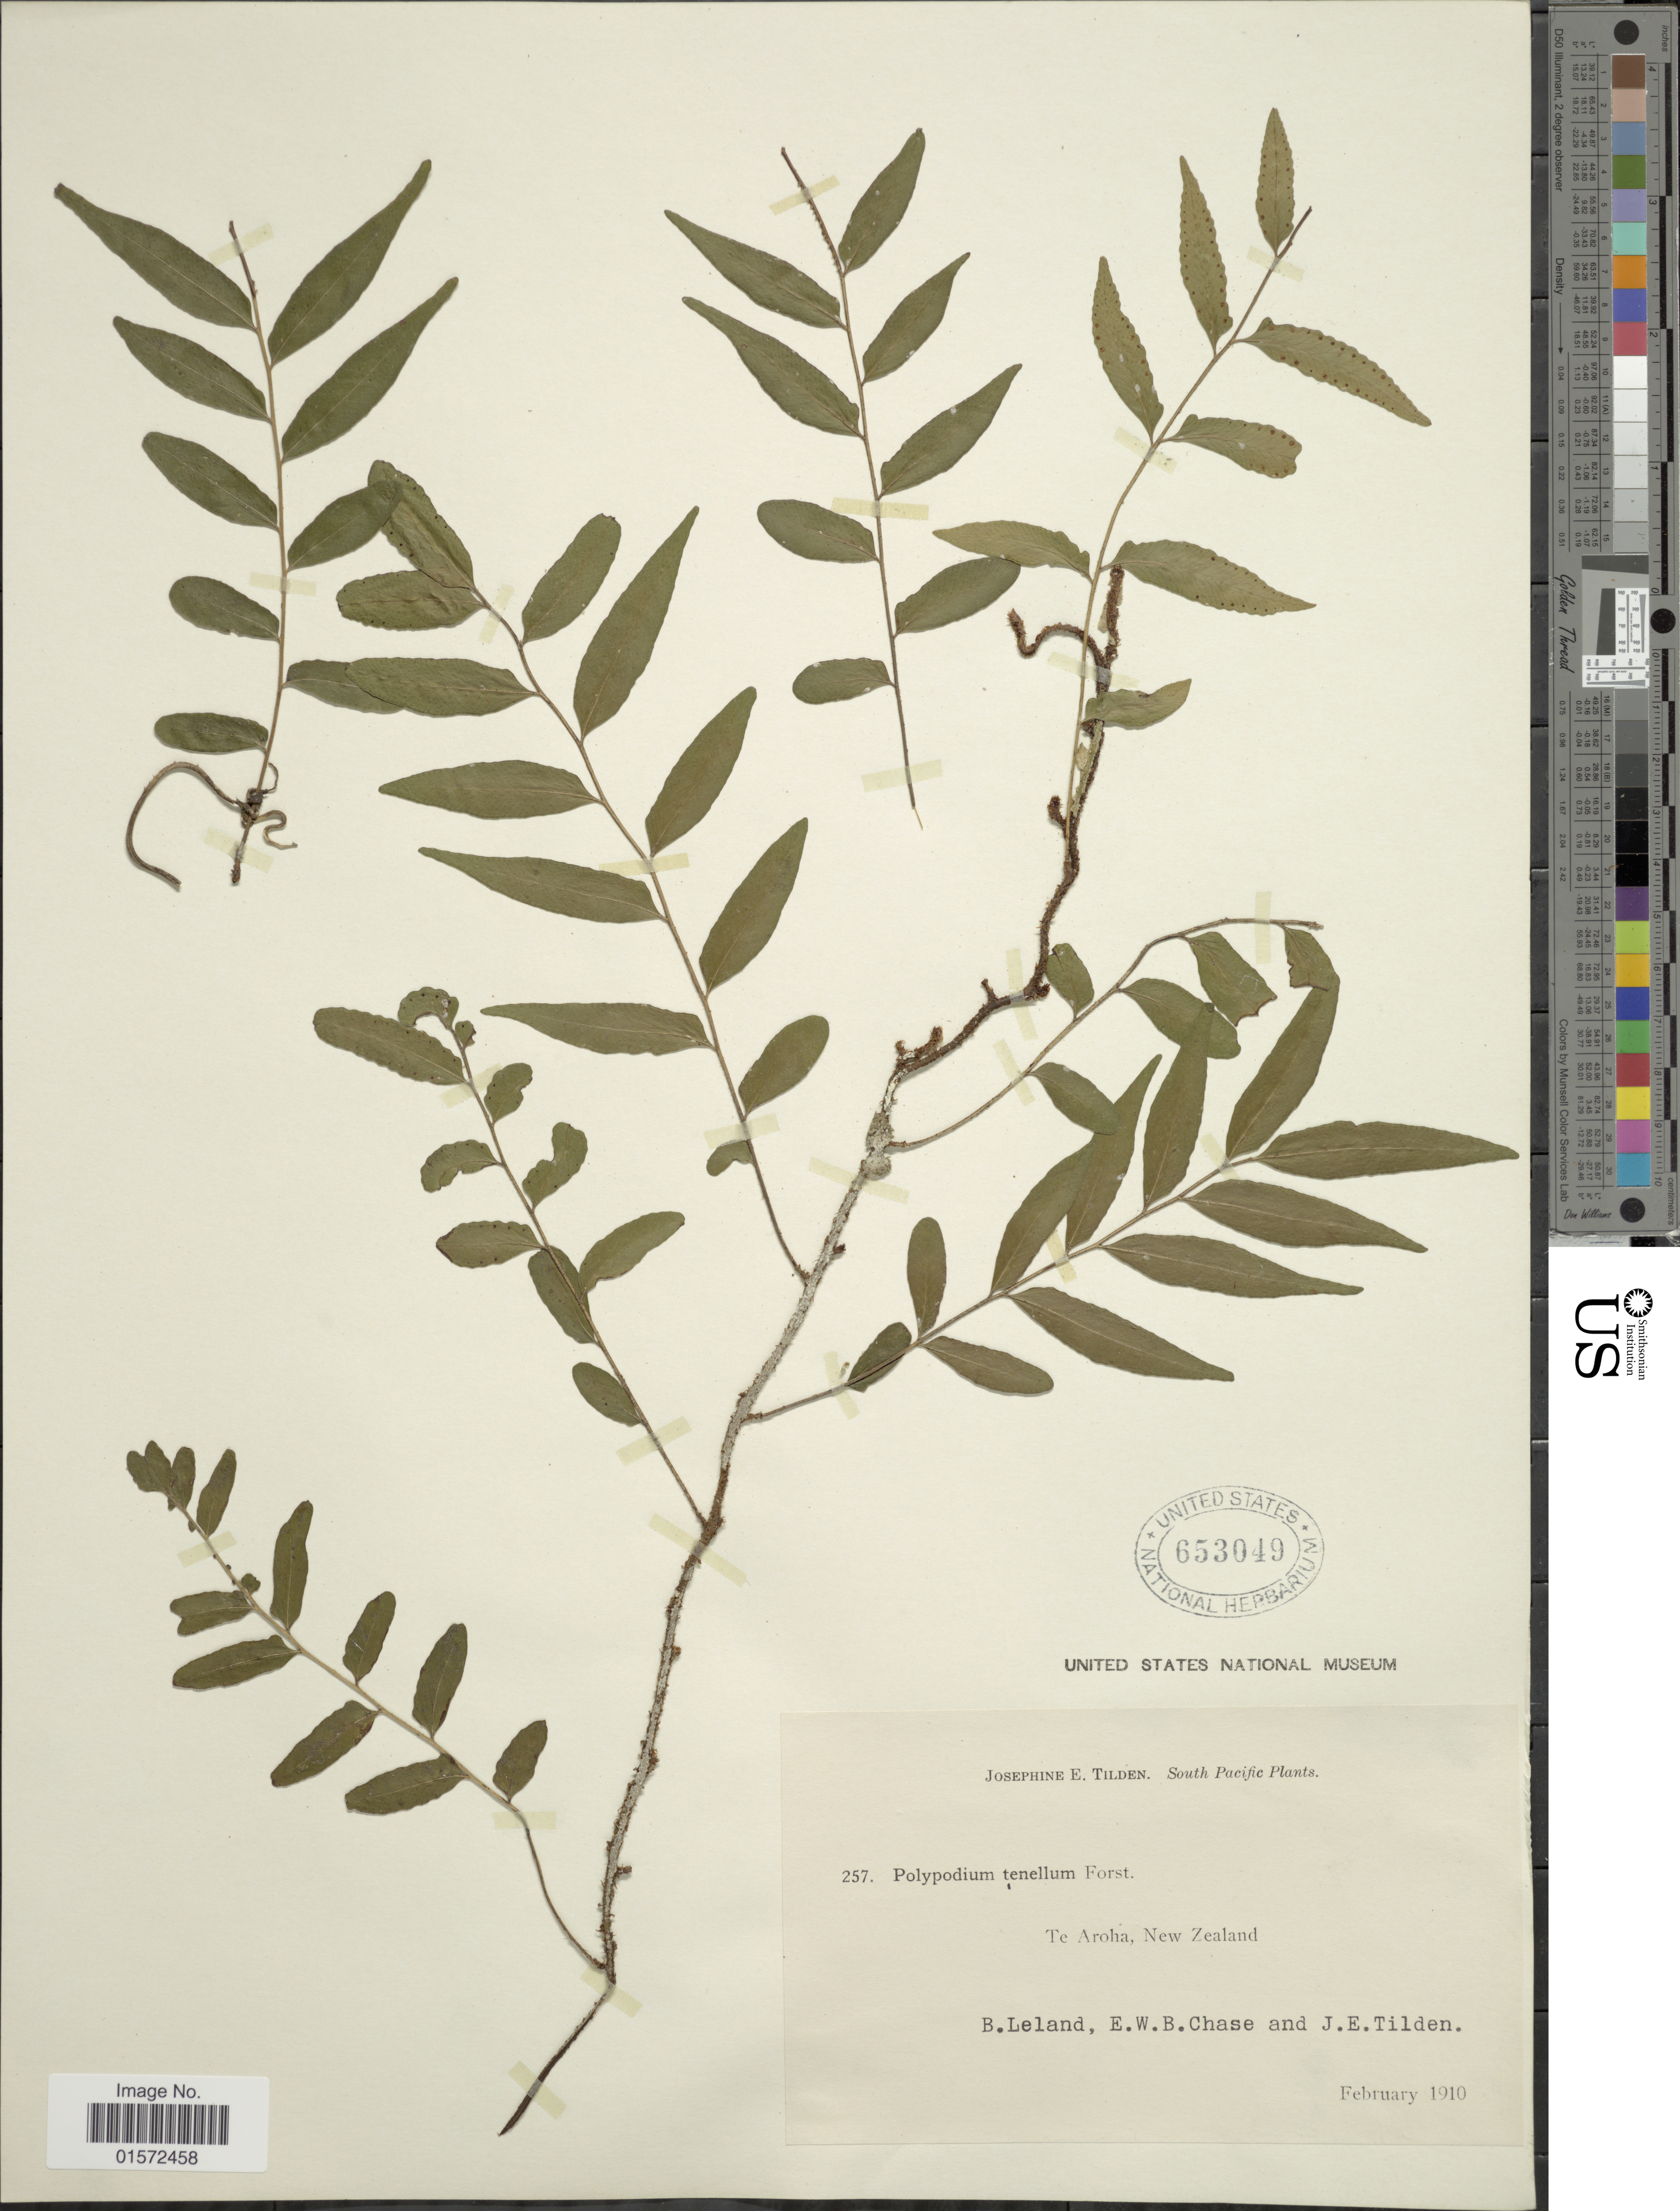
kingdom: Plantae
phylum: Tracheophyta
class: Polypodiopsida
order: Polypodiales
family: Tectariaceae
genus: Arthropteris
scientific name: Arthropteris tenella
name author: (G. Forst.) J. Sm. ex Hook. f.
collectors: B. Leland, E. W. Chase & J. E. Tilden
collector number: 257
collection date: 1910-02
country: New Zealand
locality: Te Aroha, New Zealand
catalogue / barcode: US 653049